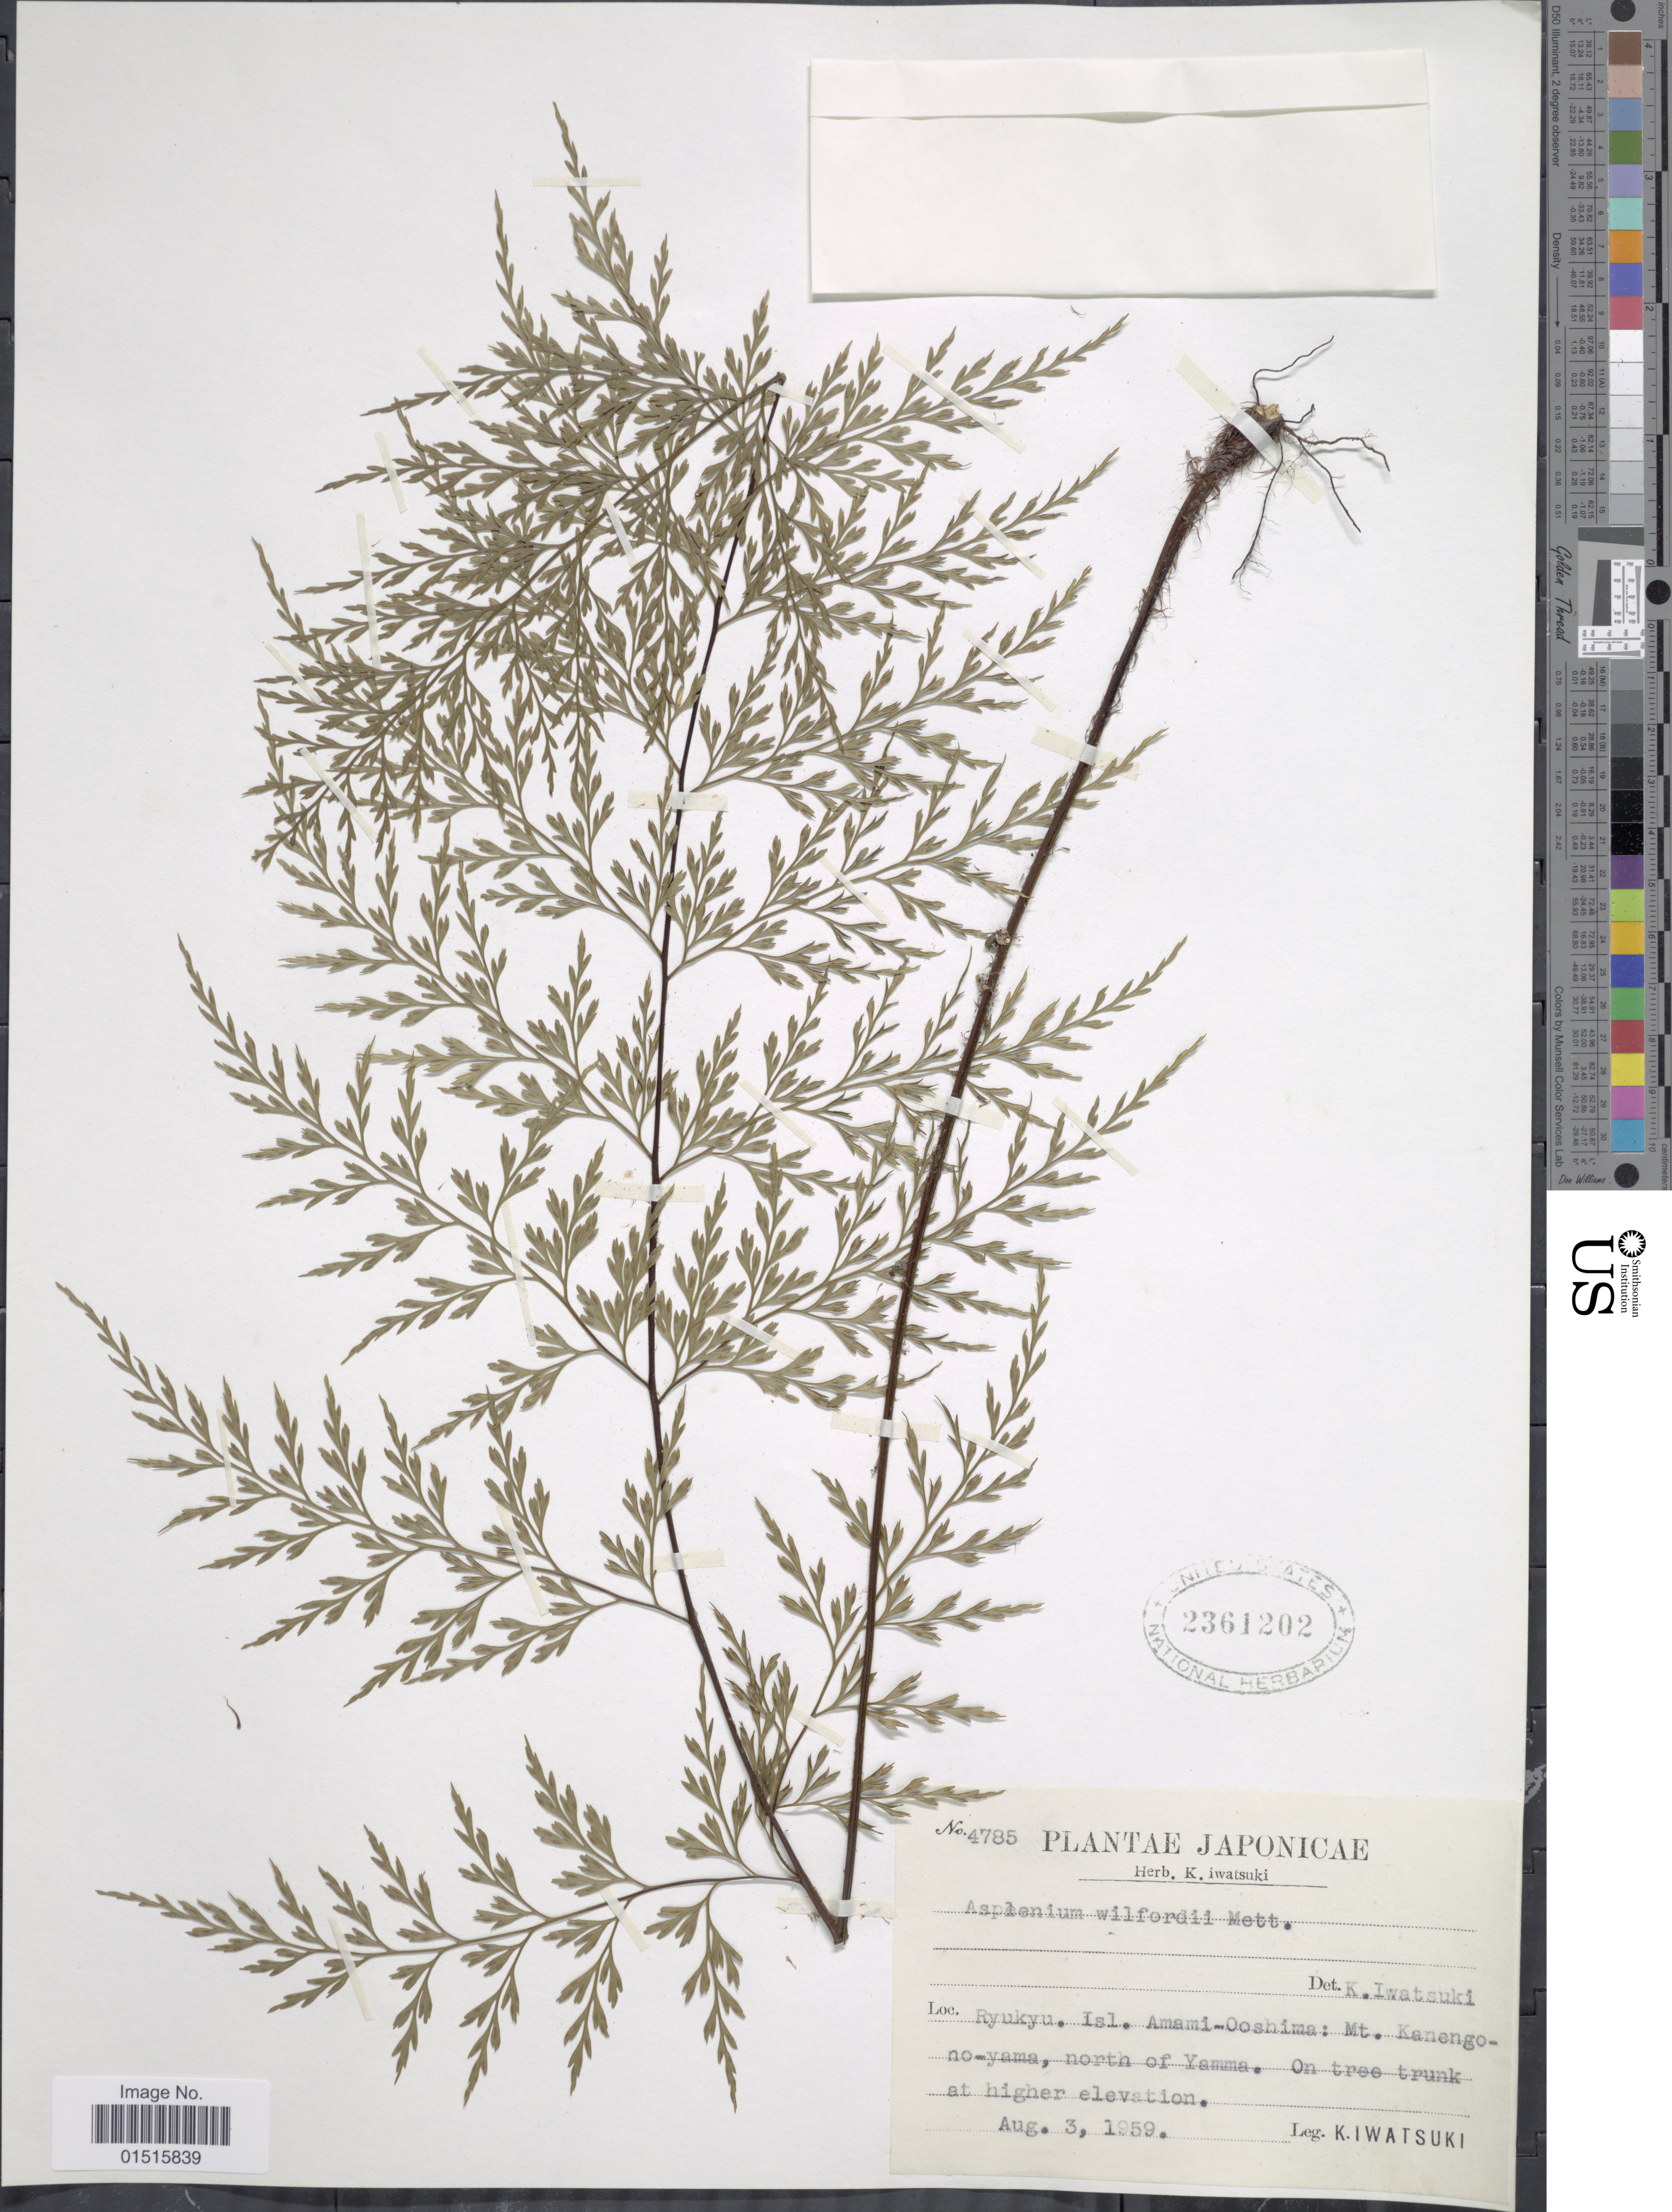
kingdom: Plantae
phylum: Tracheophyta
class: Polypodiopsida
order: Polypodiales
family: Aspleniaceae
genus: Asplenium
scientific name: Asplenium wilfordii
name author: Mett. ex Kuhn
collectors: K. Iwatsuki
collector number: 4785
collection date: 1959-08-03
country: Japan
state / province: Okinawa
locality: Ryukyu. isl. Amami- Ooshima: Mt. Kanengono-yama, north of Yamma. On tree trunk on higher elevation.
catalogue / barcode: US 2361202